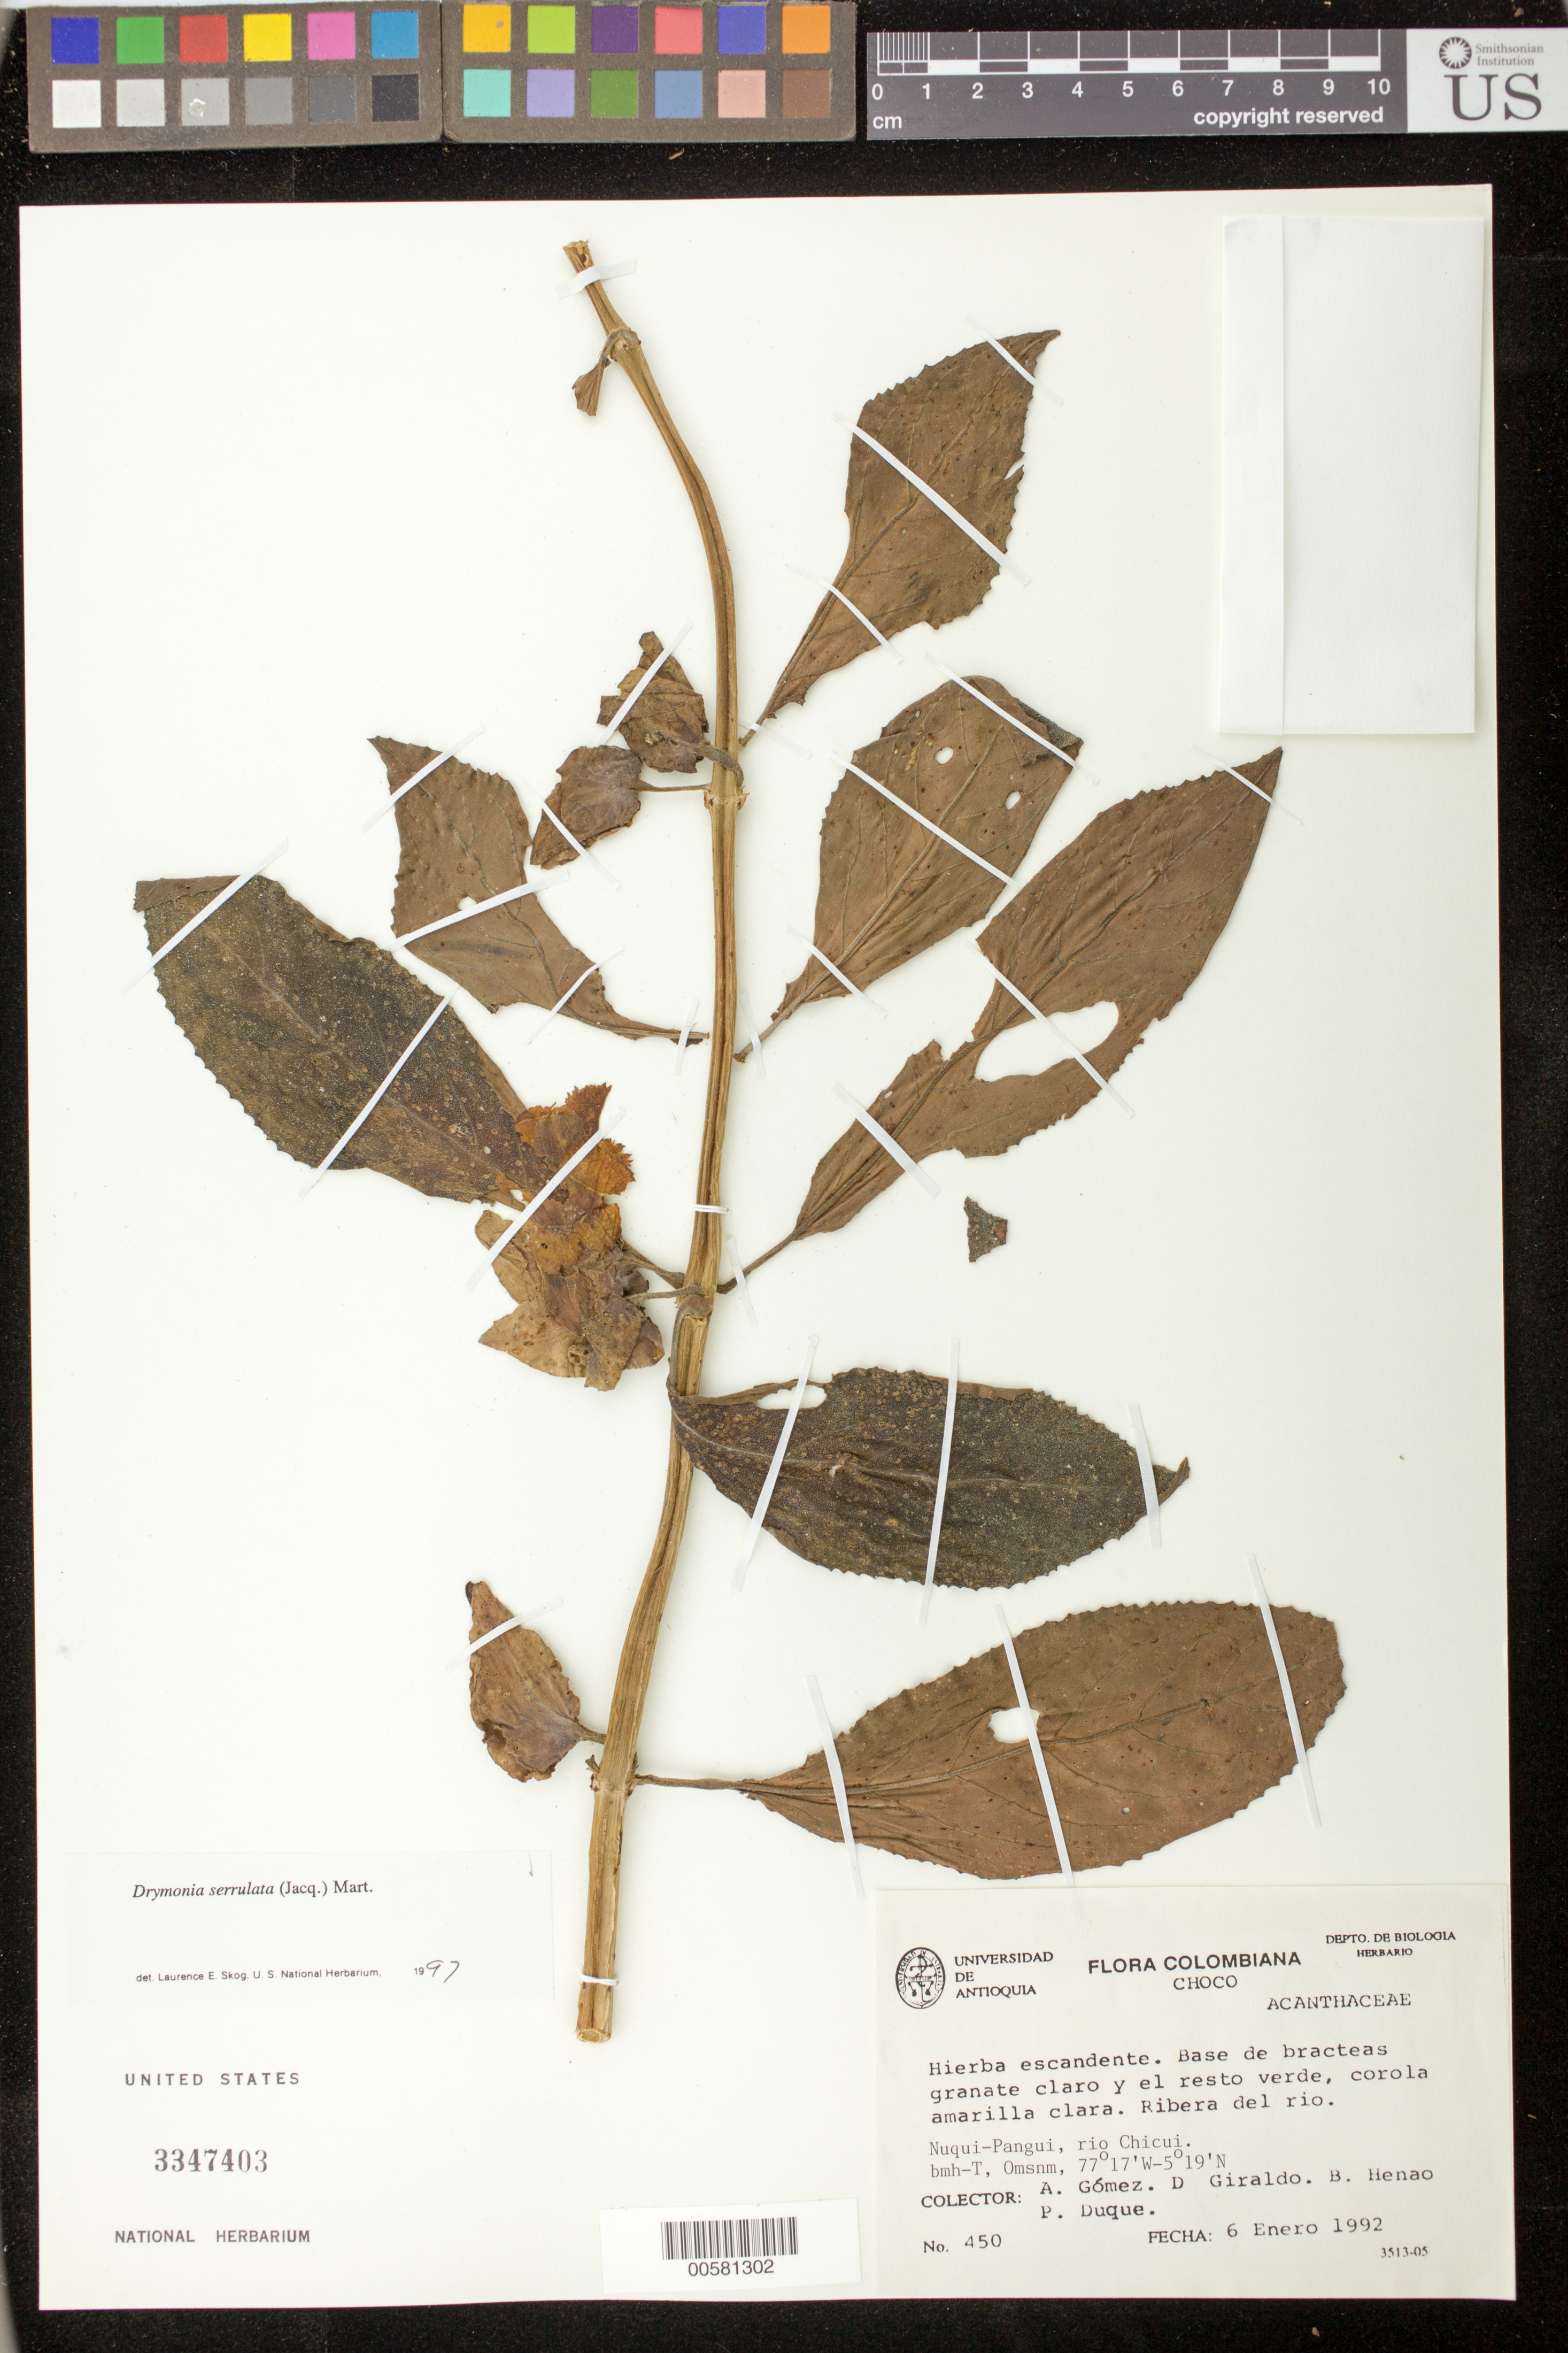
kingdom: Plantae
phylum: Tracheophyta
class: Magnoliopsida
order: Lamiales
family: Gesneriaceae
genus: Drymonia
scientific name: Drymonia serrulata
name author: (Jacq.) Mart.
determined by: Skog, Laurence E.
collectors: A. Gómez, D. Giraldo, B. Henao & P. Duque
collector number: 450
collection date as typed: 06 Jan 1992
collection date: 1992-01-06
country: Colombia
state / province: Chocó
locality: Nuqui-Pangui, rio Chicui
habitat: Ribera del rio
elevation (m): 0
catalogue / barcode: US 3347403